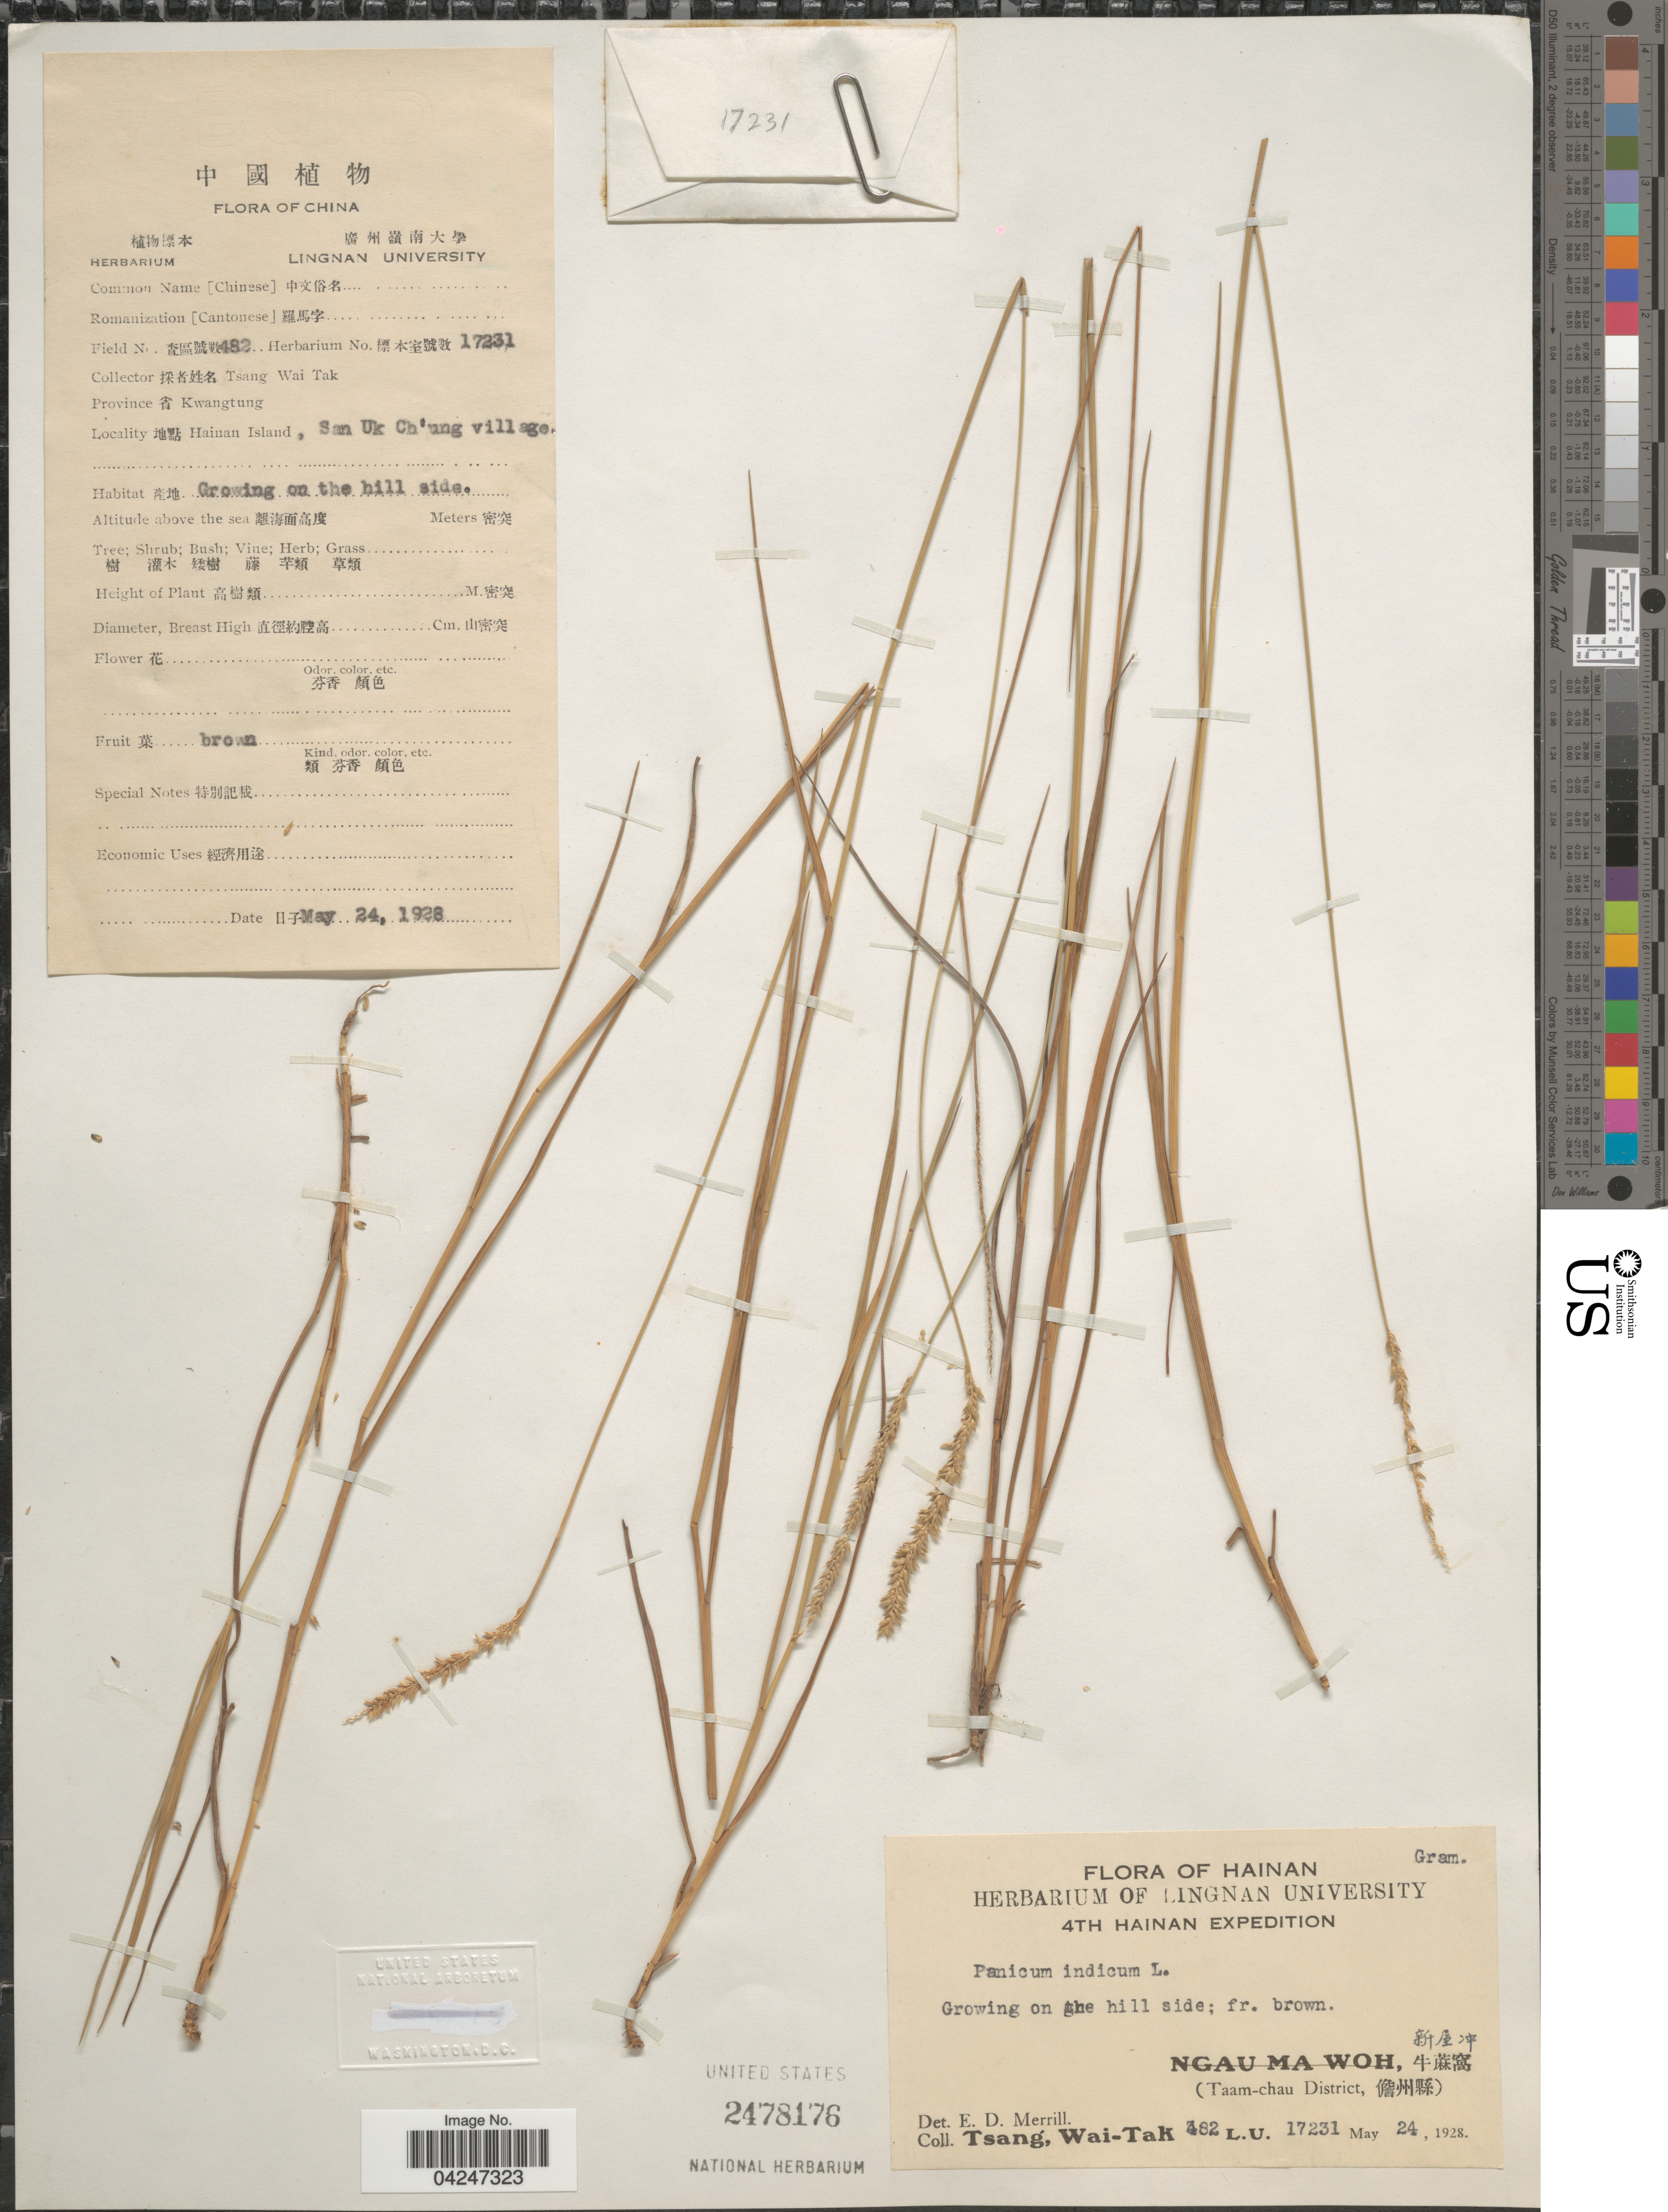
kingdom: Plantae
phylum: Tracheophyta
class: Liliopsida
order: Poales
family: Poaceae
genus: Sacciolepis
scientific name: Sacciolepis indica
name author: (L.) Chase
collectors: W. T. Tsang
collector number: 482L.U.17231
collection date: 1928-05-24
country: China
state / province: Guangdong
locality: Province Kwangtung. Hainan Island, San Uk Ch'ung village. 4th Hainan Expedition. Growing on the hill side. X. (Taam-chau District, X).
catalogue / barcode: US 2478176